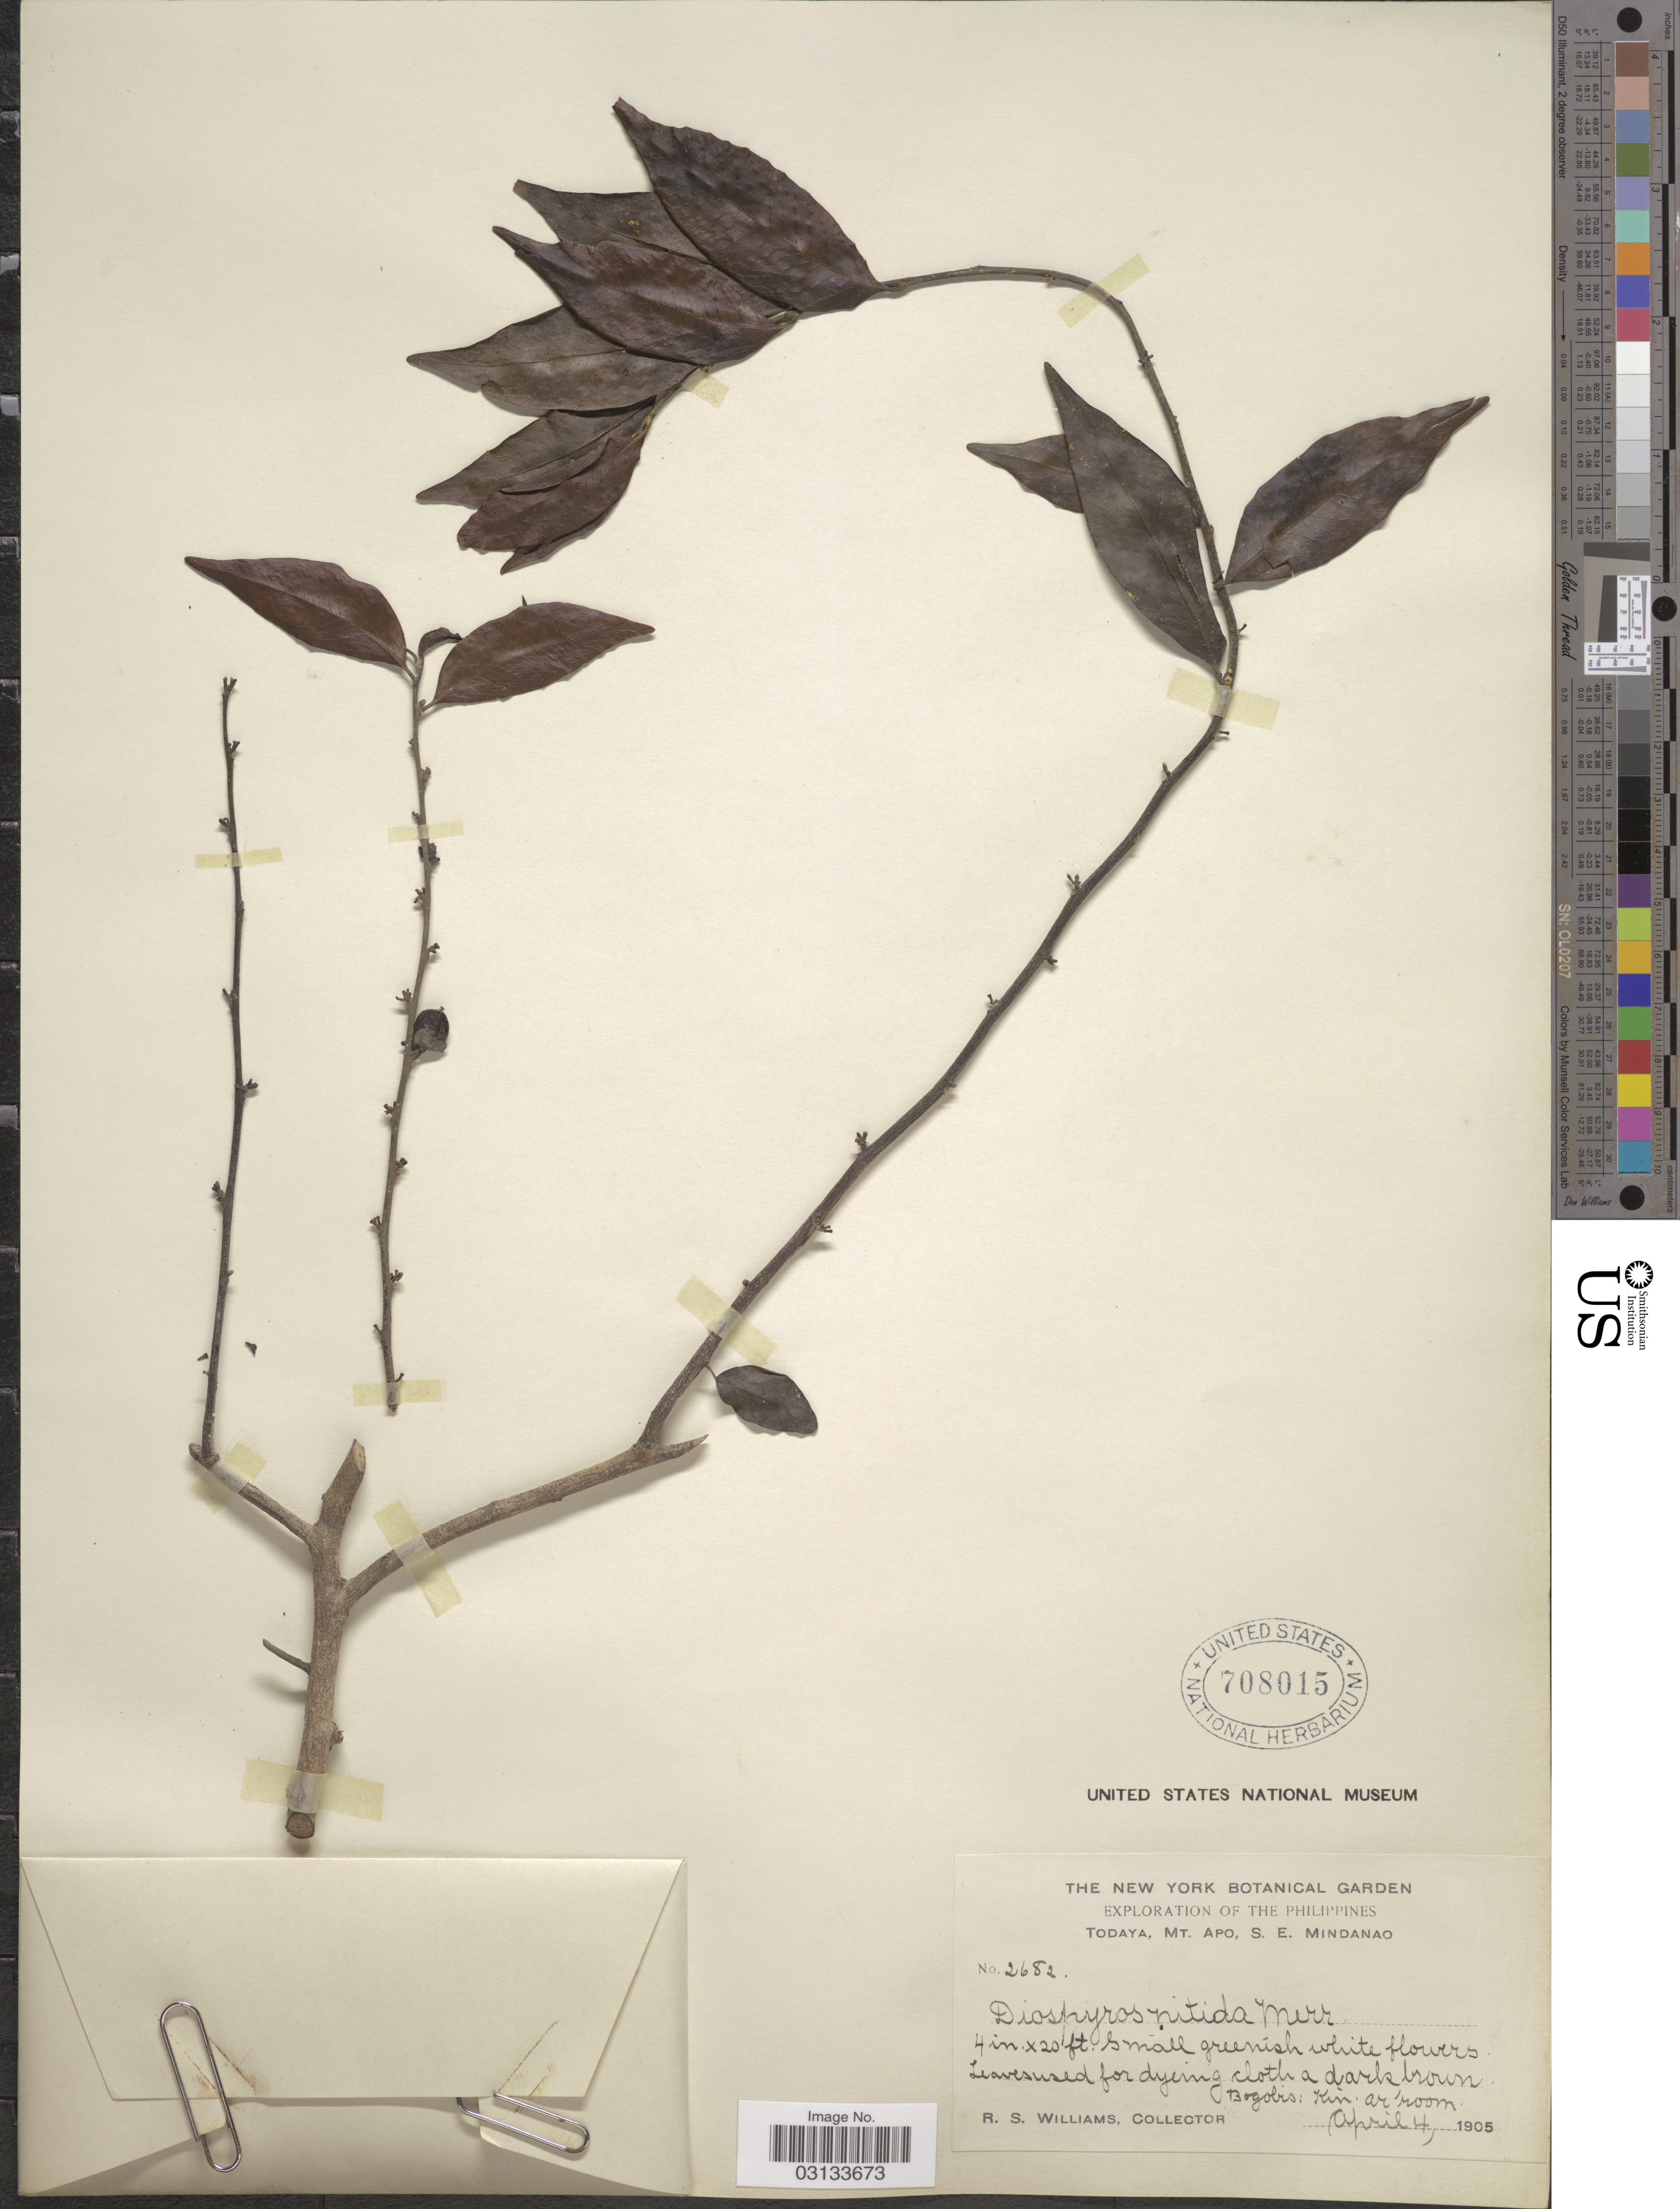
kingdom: Plantae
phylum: Tracheophyta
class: Magnoliopsida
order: Ericales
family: Ebenaceae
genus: Diospyros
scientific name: Diospyros nitida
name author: Merr.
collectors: R. S. Williams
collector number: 2682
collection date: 1905-04-04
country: Philippines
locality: Todaya, Mt. Apo, S.E. Mindanao.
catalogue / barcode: US 708015